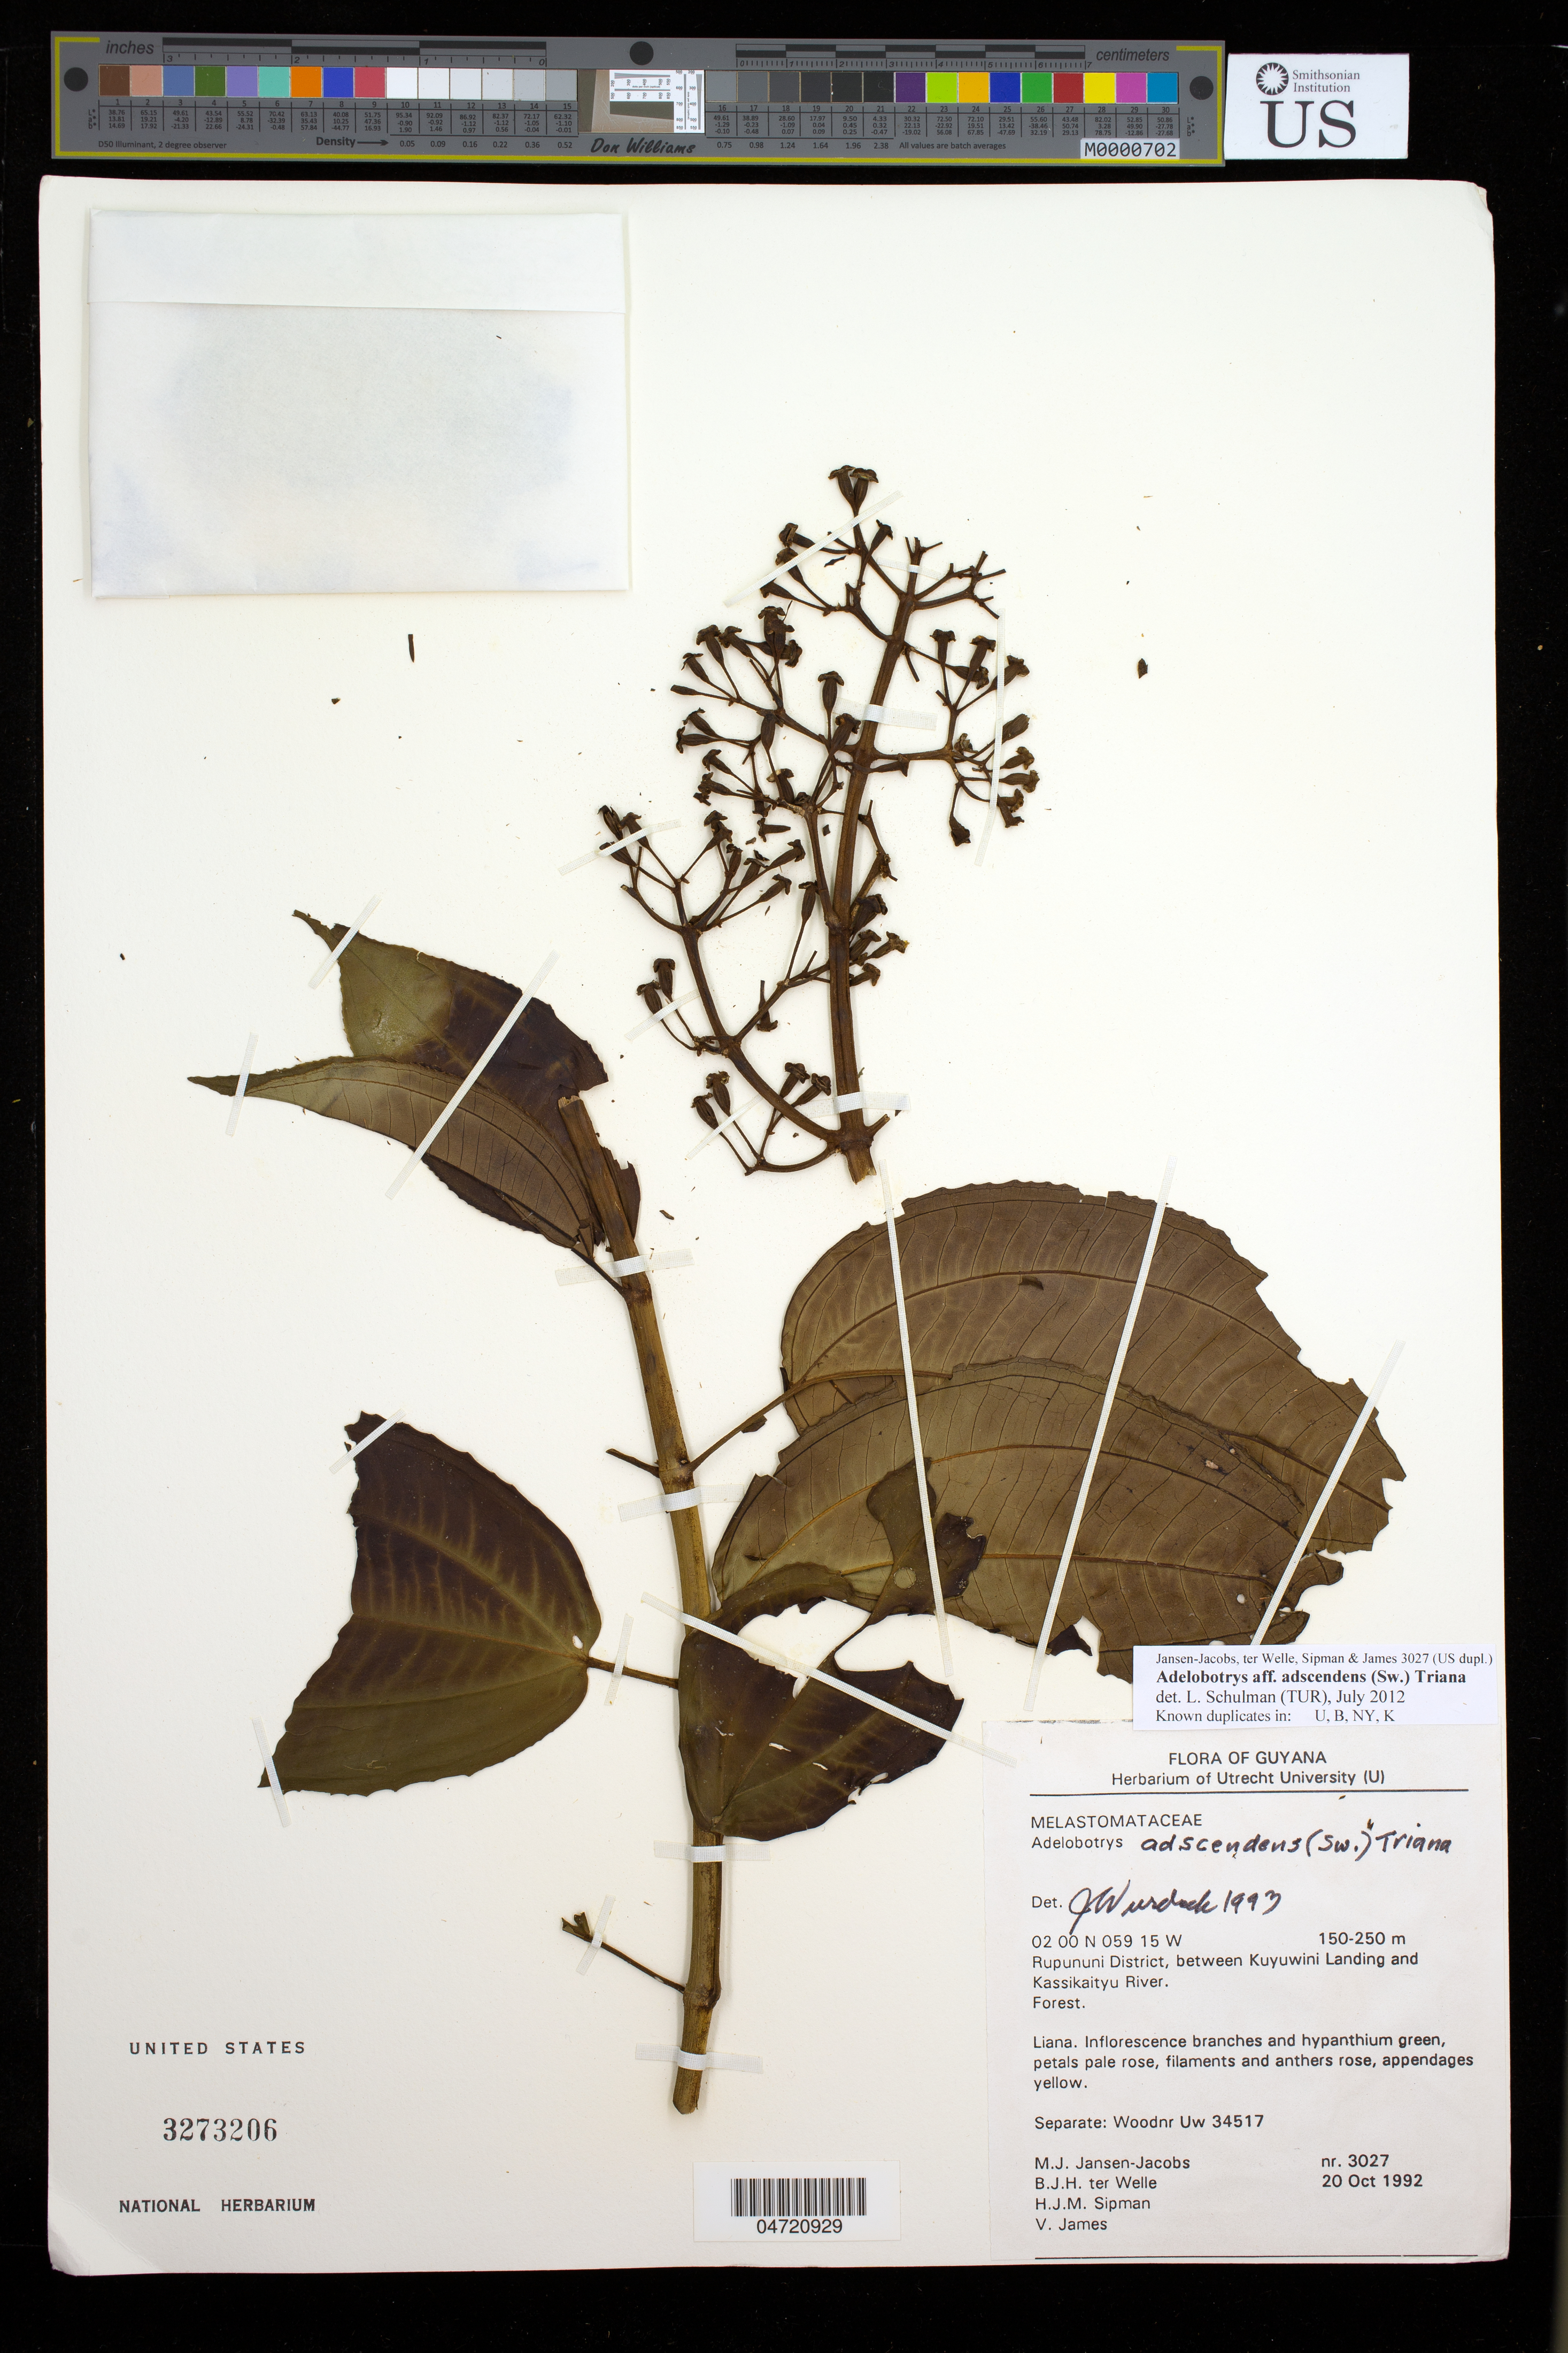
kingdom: Plantae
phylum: Tracheophyta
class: Magnoliopsida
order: Myrtales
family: Melastomataceae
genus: Adelobotrys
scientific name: Adelobotrys adscendens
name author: (Sw.) Triana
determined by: Schulman, Leif, (TUR), University of Turku (FINLAND)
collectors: M. J. Jansen-Jacobs, B. Welle, H. J. M. Sipman & V. James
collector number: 3027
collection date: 1992-10-20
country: Guyana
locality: Rupununi District, between Kuyuwini Landing and Kassikaityu River.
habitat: Forest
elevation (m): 150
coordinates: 02 00, 059 15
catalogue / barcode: US 3273206